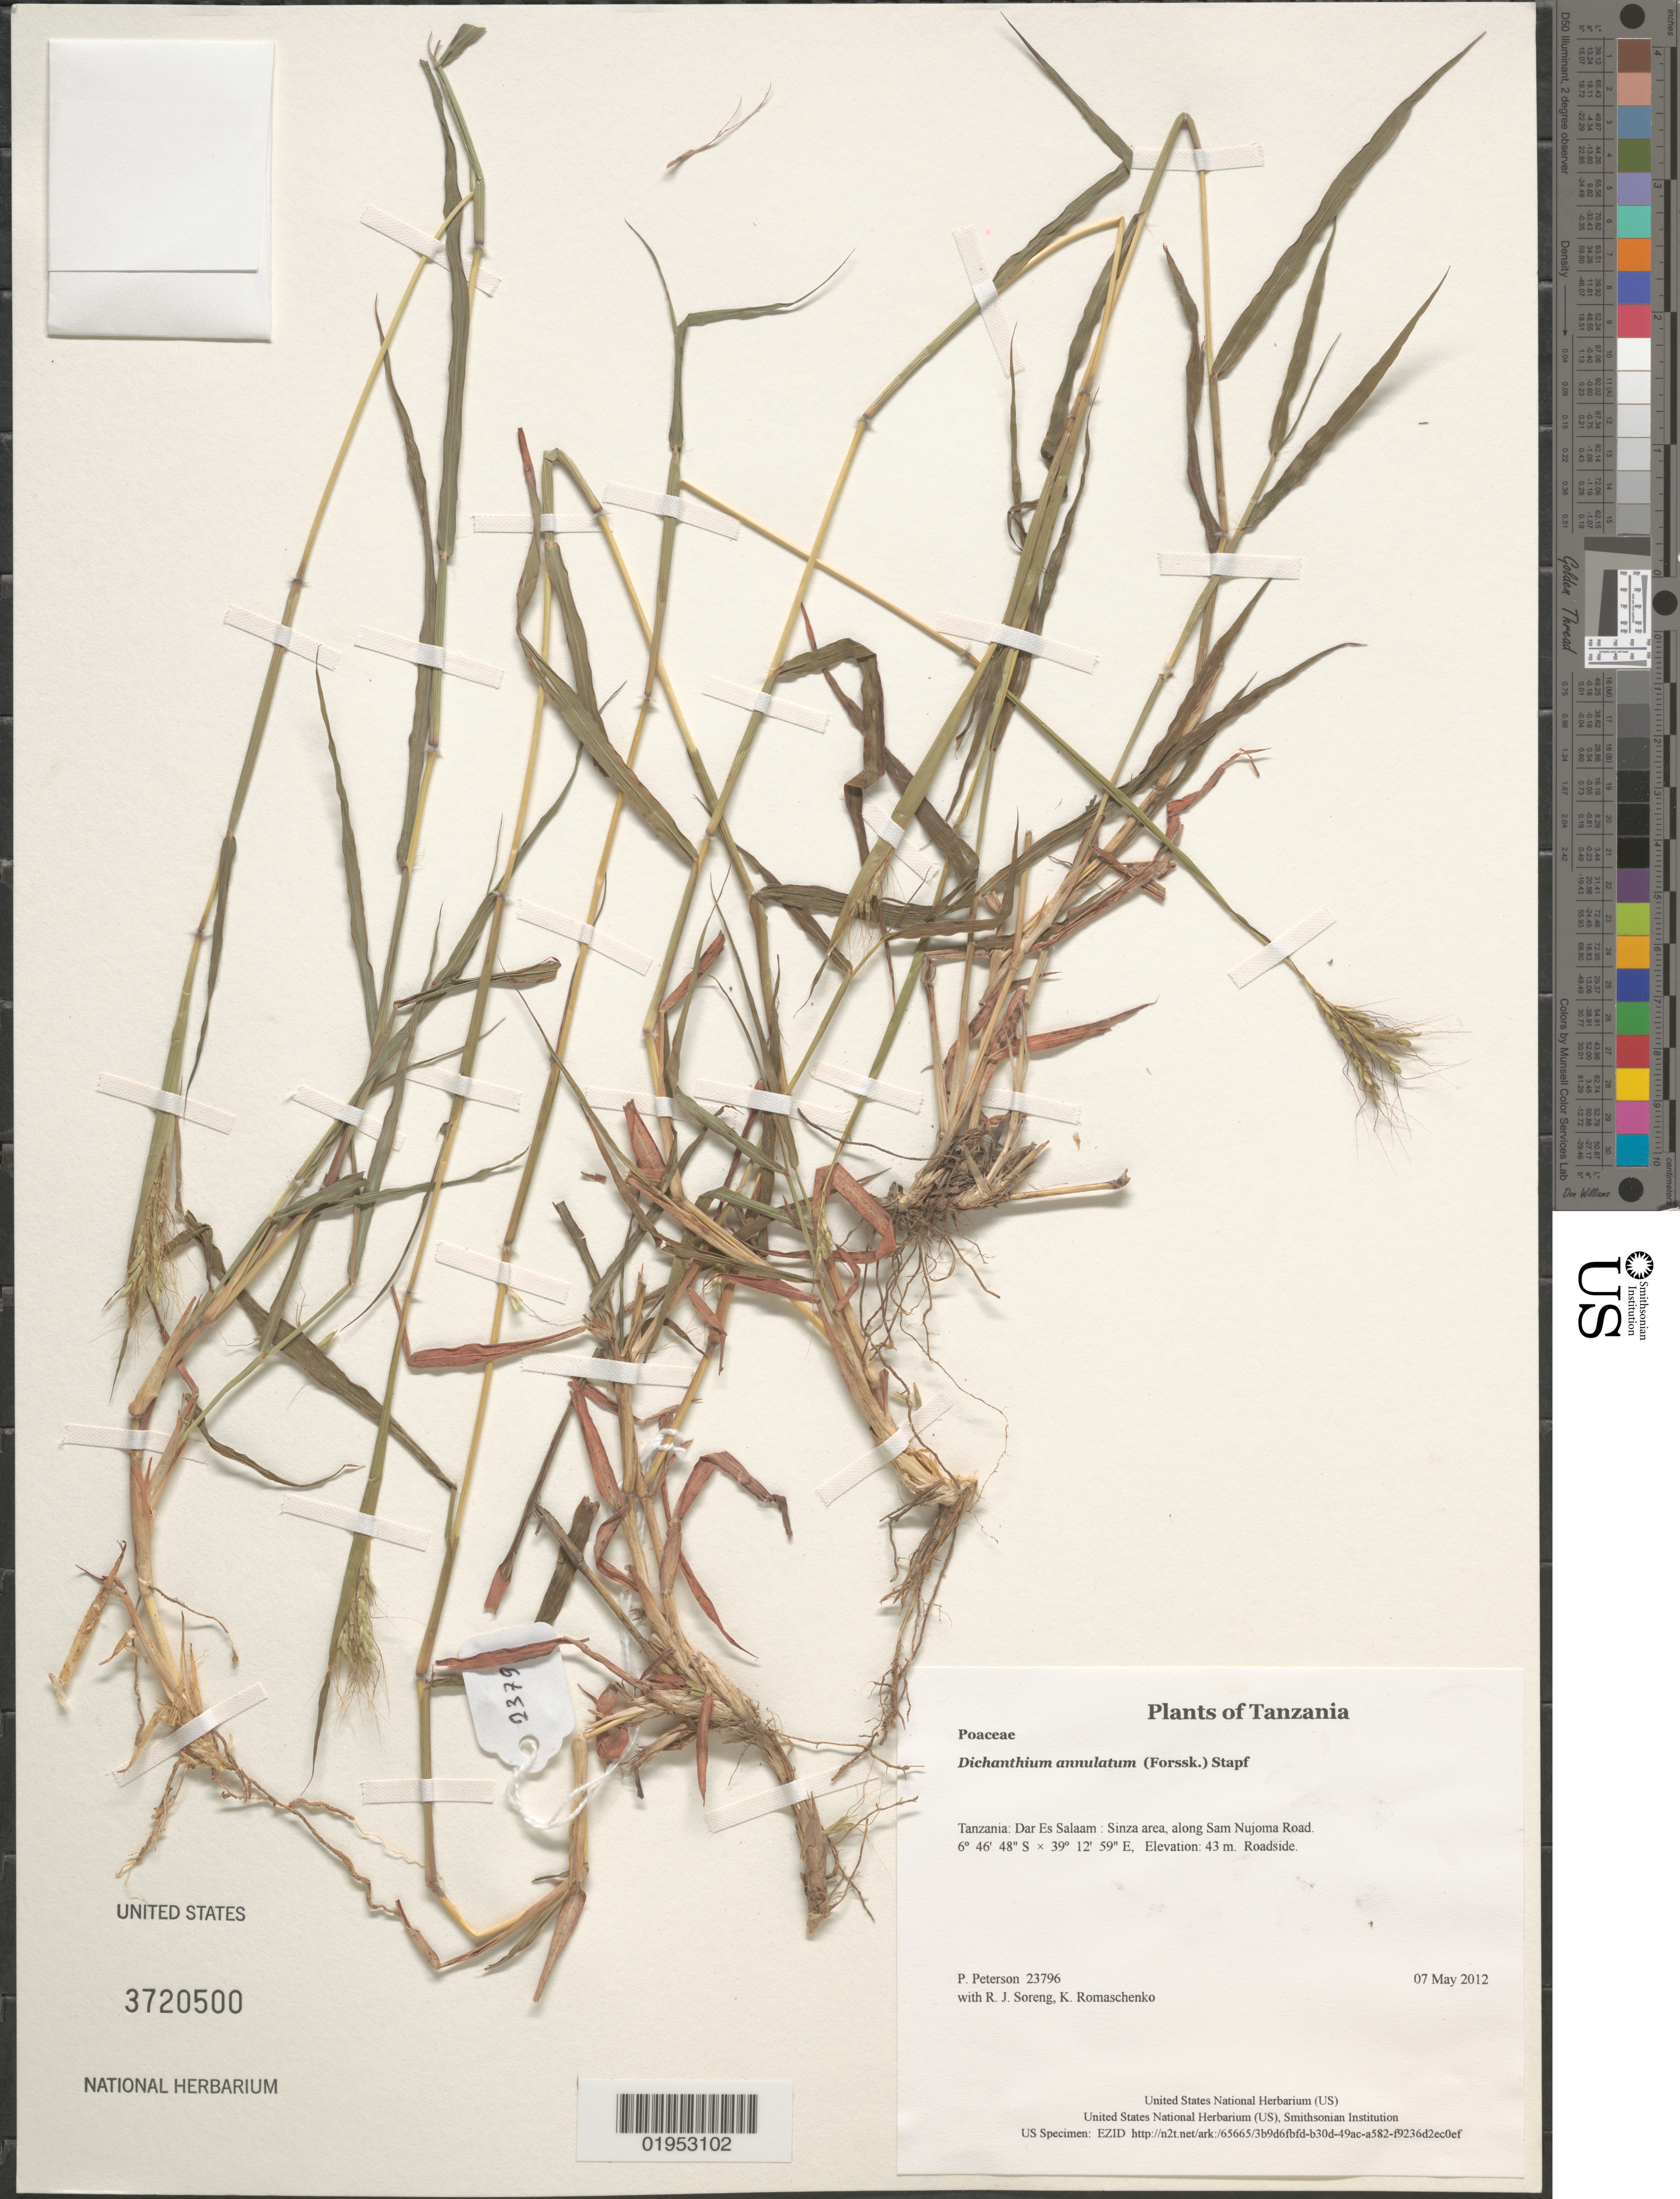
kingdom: Plantae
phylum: Tracheophyta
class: Liliopsida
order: Poales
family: Poaceae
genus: Dichanthium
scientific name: Dichanthium annulatum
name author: (Forssk.) Stapf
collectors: P. M. Peterson, R. J. Soreng & K. Romaschenko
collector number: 23796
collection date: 2012-05-07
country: Tanzania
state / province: Dar Es Salaam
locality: Sinza area, along Sam Nujoma Road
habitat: Roadside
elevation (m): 43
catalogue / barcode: US 3720500